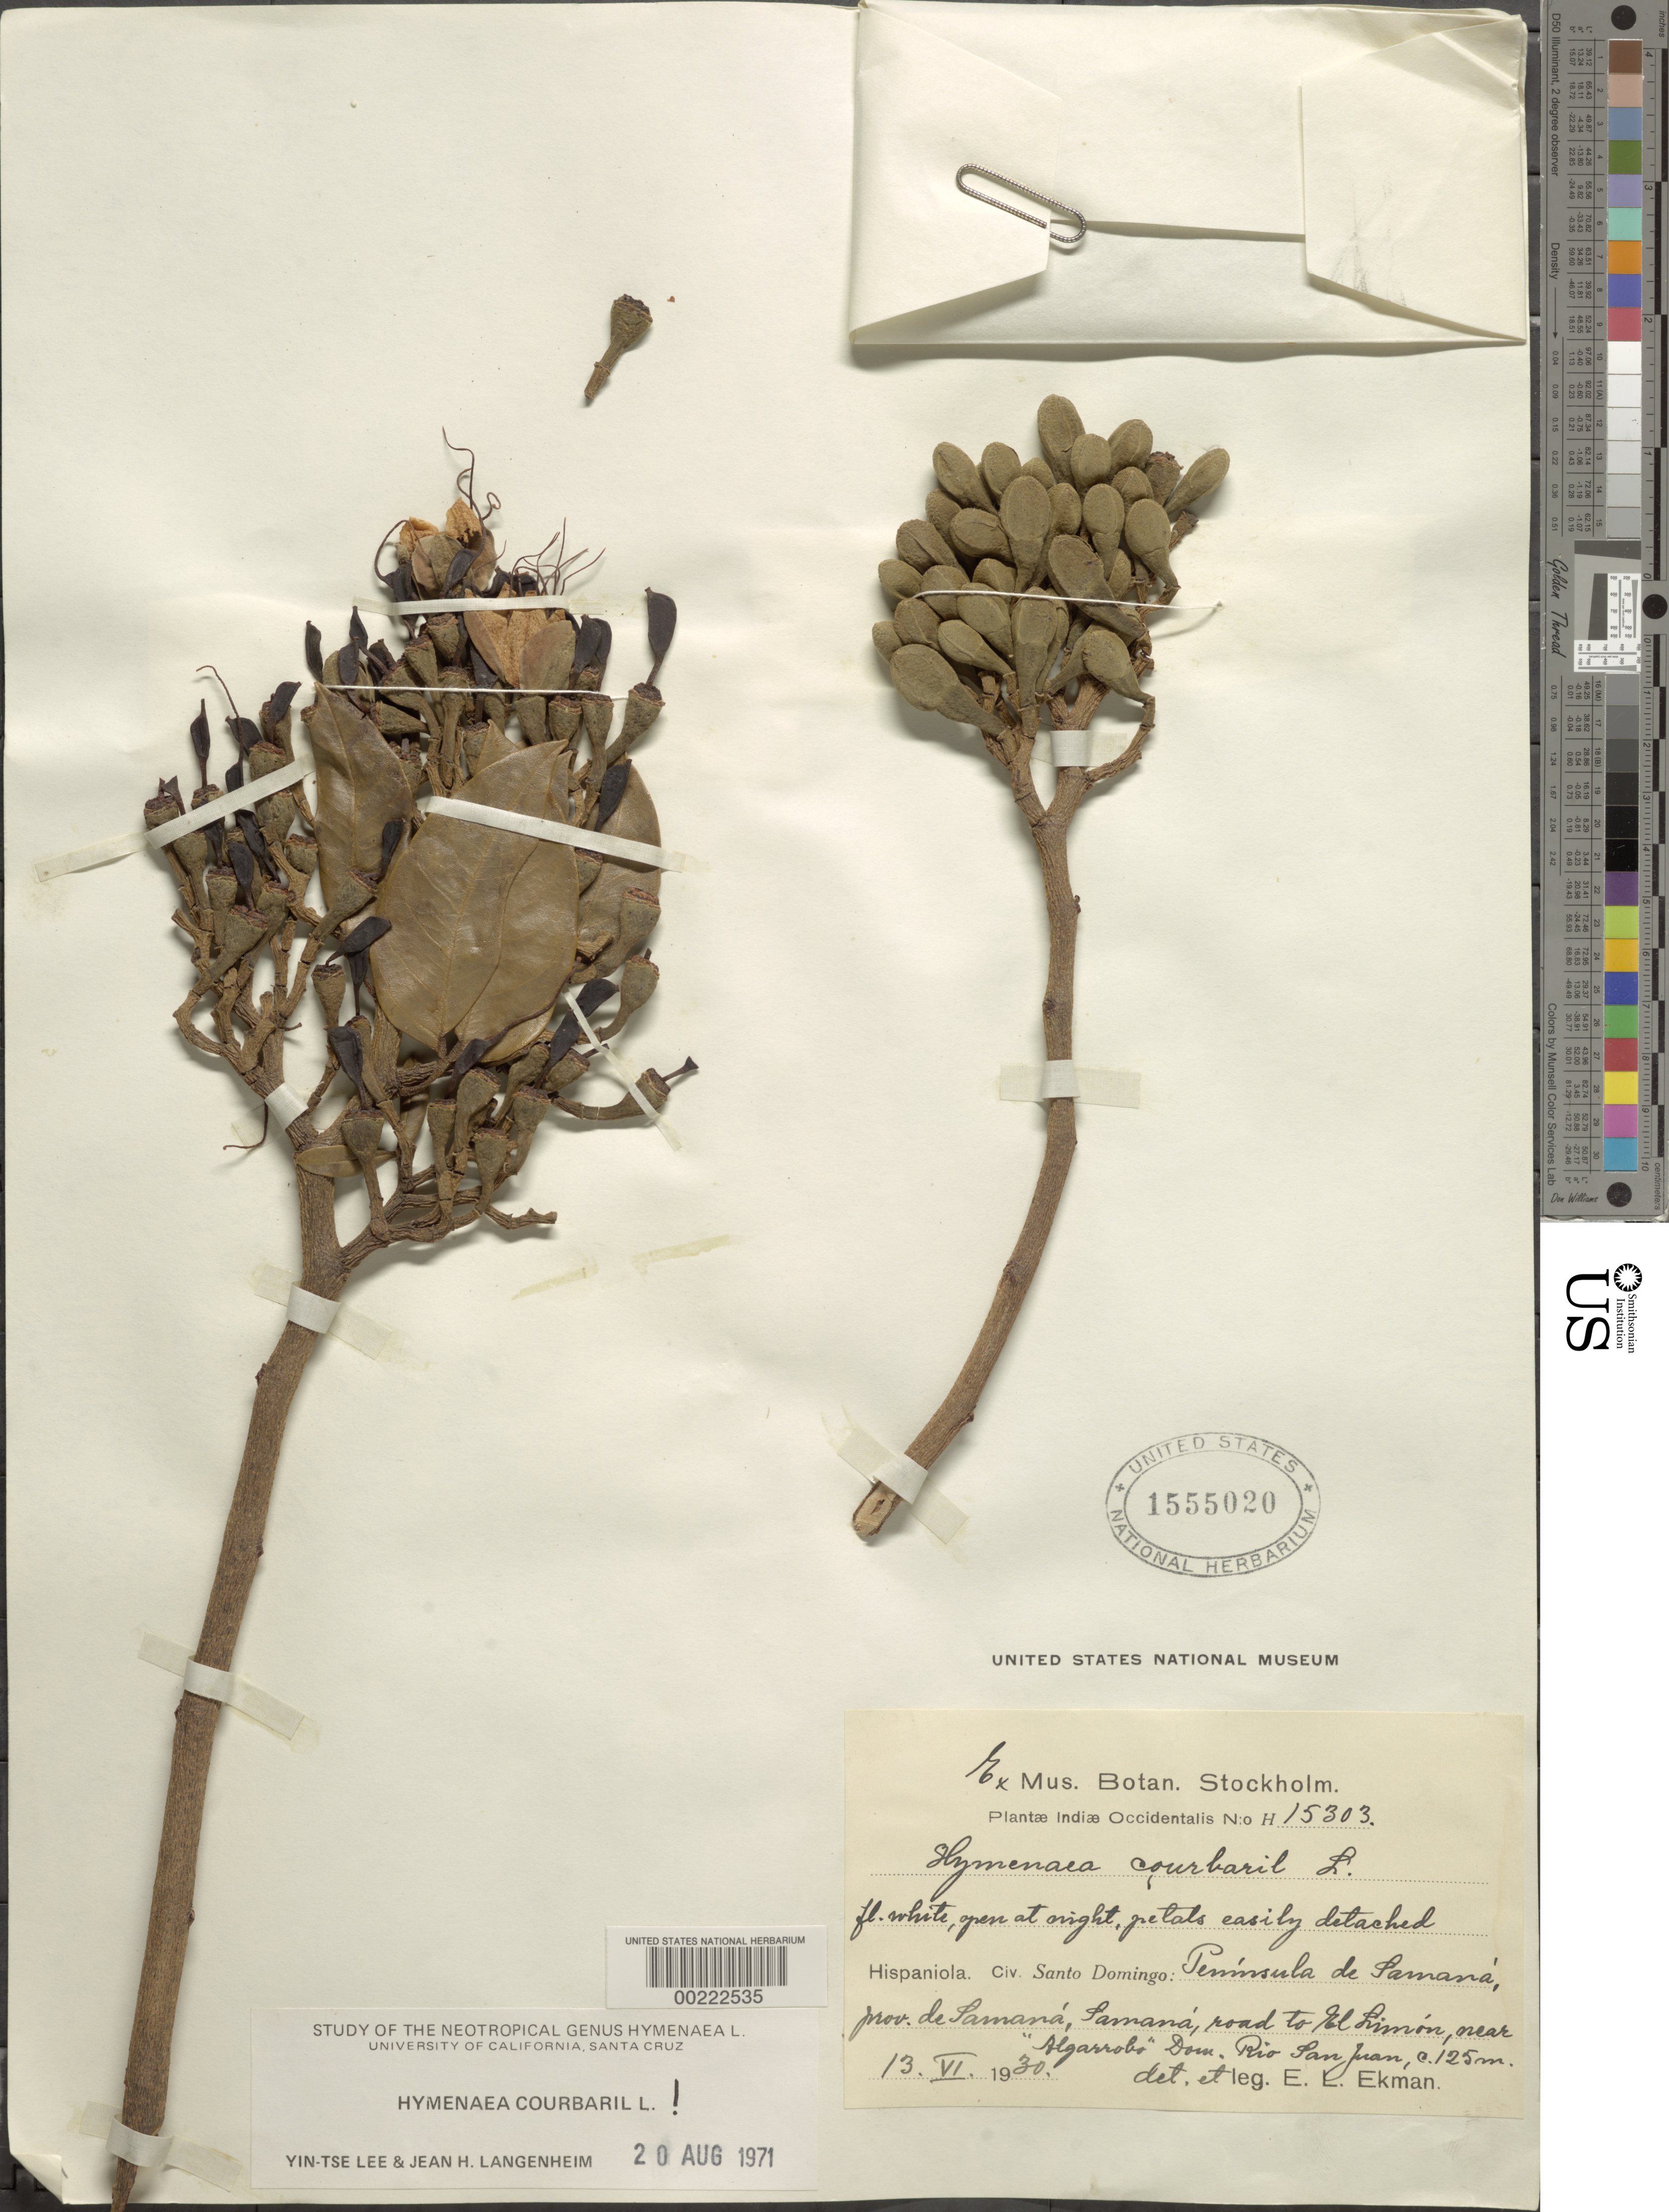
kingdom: Plantae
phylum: Tracheophyta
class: Magnoliopsida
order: Fabales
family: Fabaceae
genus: Hymenaea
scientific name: Hymenaea courbaril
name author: L.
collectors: E. L. Ekman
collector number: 15303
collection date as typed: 13 Jun 1930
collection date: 1930-06-13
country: Dominican Republic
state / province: Samaná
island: Hispaniola Island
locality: Peninsula de samana, samana, road to el limon, near rio san juan [Samana Peninsula]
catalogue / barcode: US 1555020